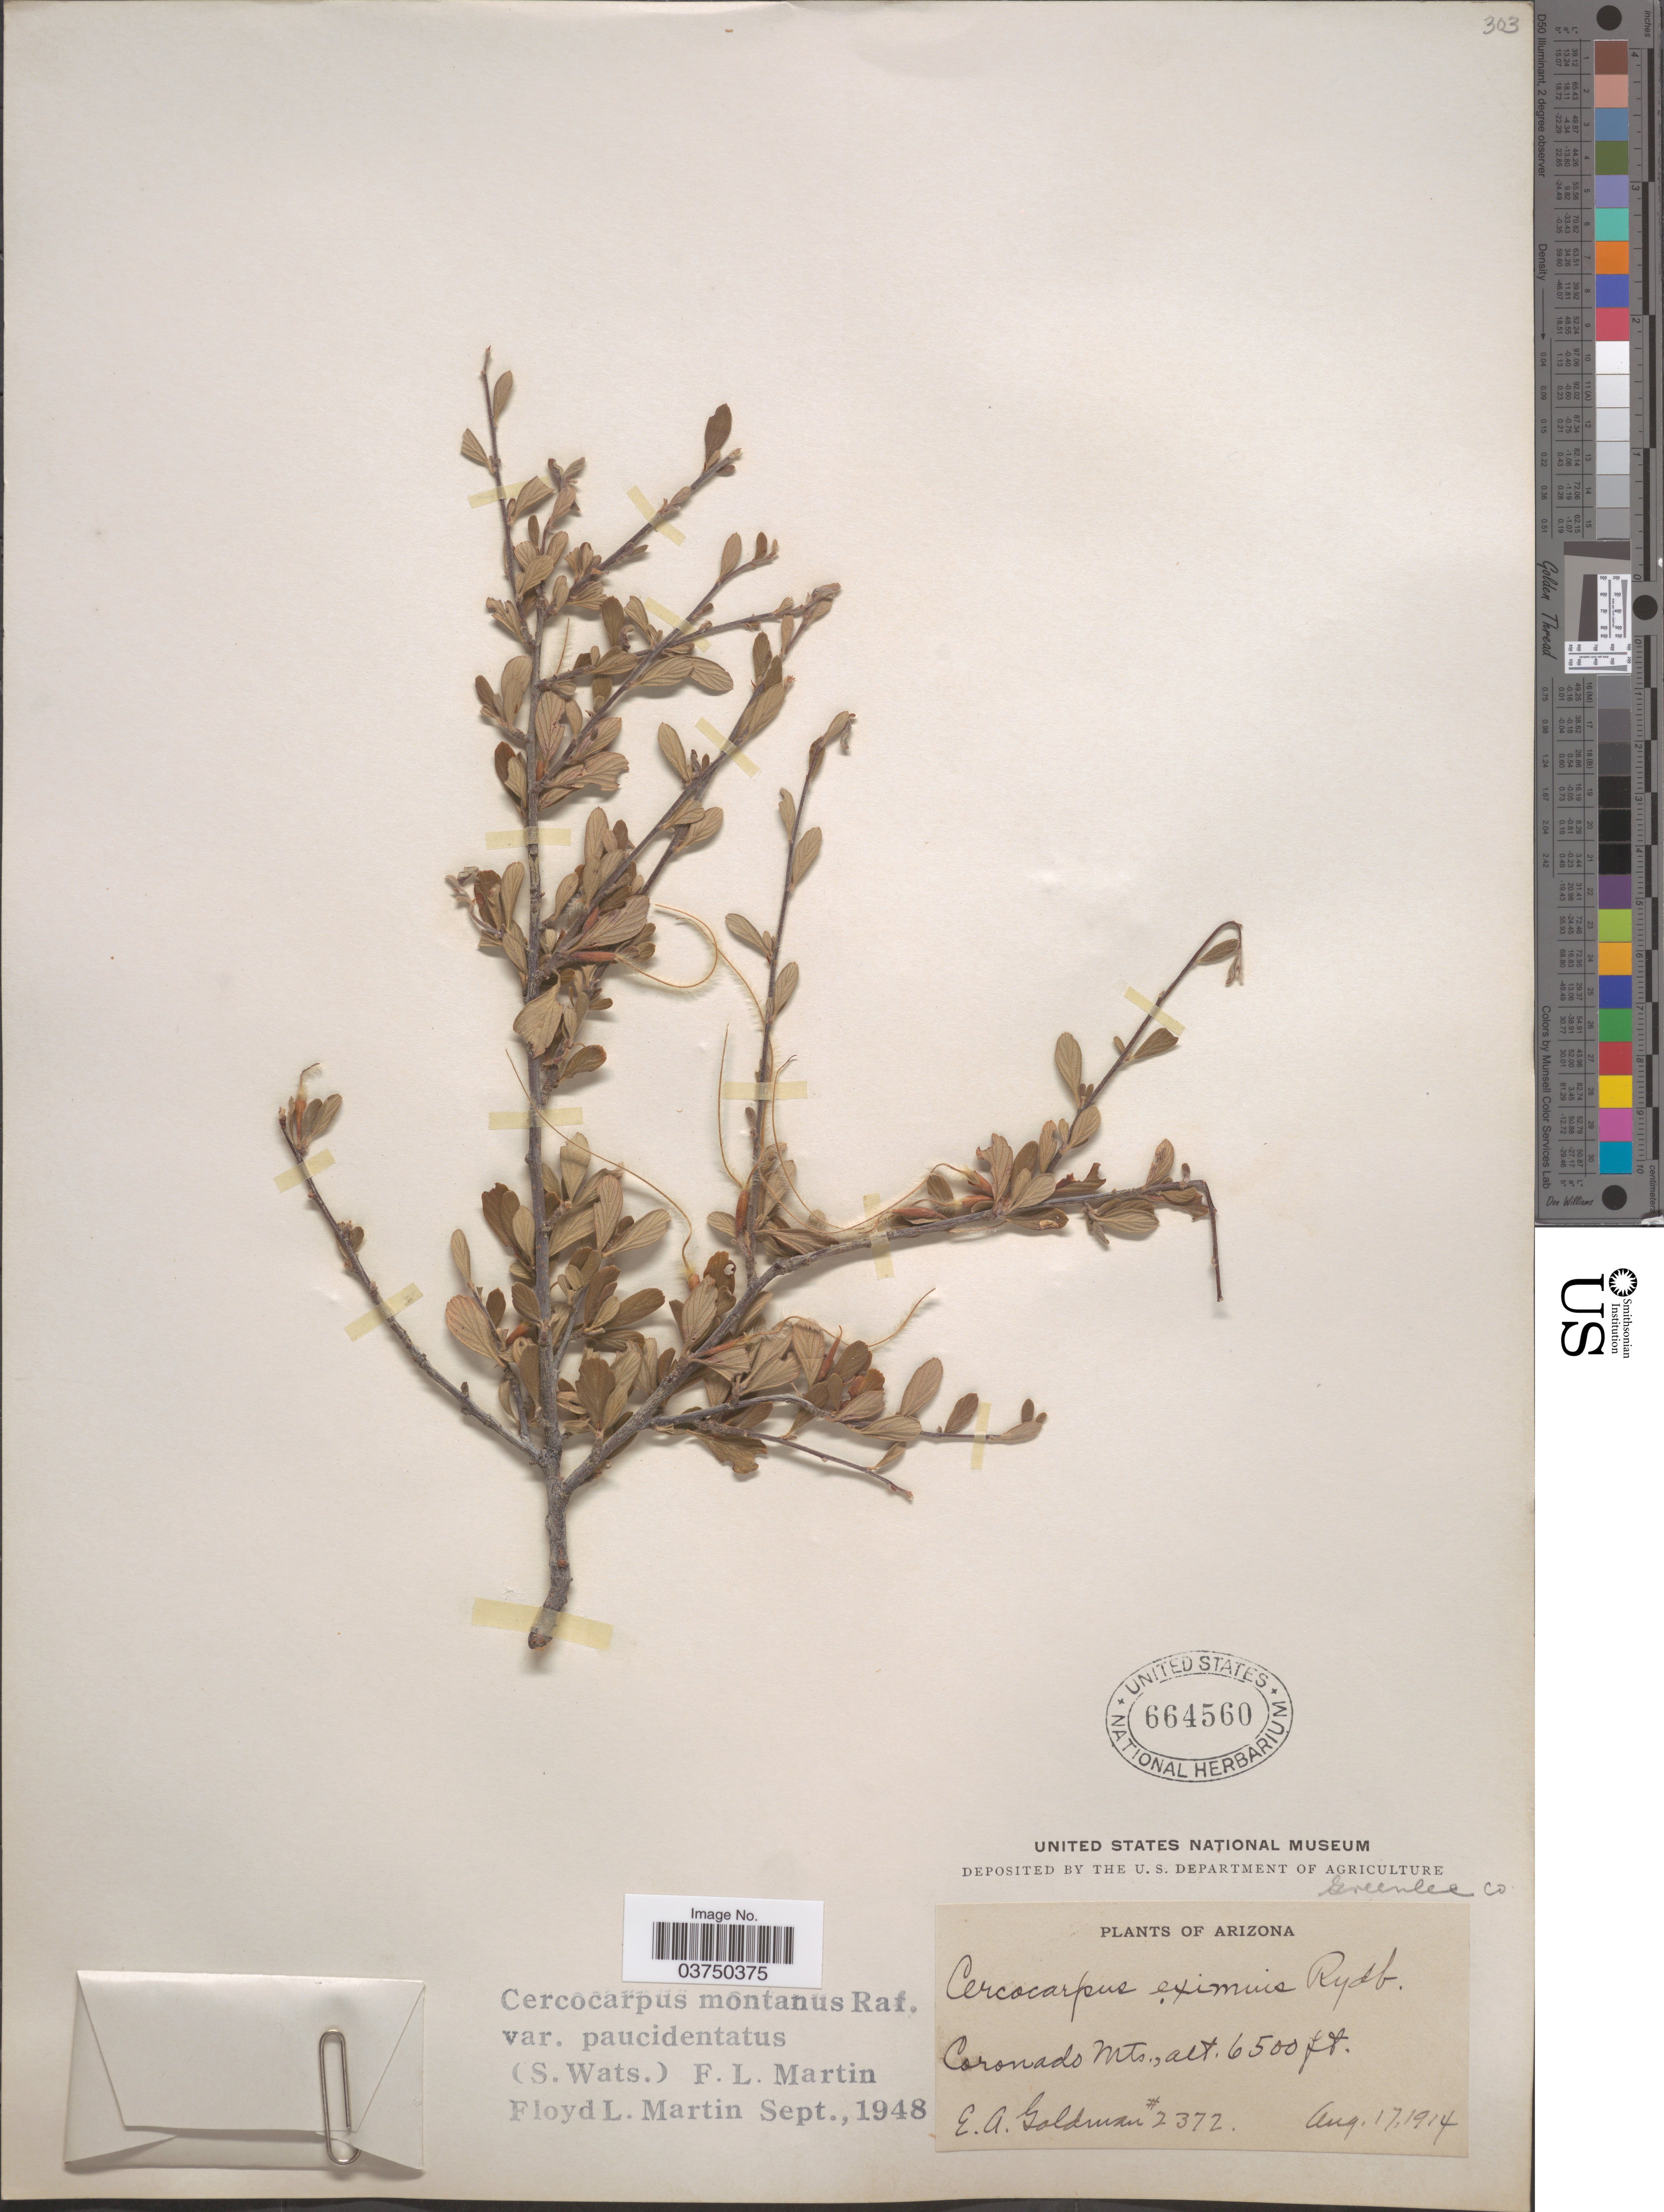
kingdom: Plantae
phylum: Tracheophyta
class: Magnoliopsida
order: Rosales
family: Rosaceae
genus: Cercocarpus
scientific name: Cercocarpus montanus var. paucidentatus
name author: (S. Watson) F.L. Martin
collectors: E. A. Goldman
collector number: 2372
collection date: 1914-08-17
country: United States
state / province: Arizona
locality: Coronado Mts. Greenlee Co.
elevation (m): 1981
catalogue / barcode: US 664560